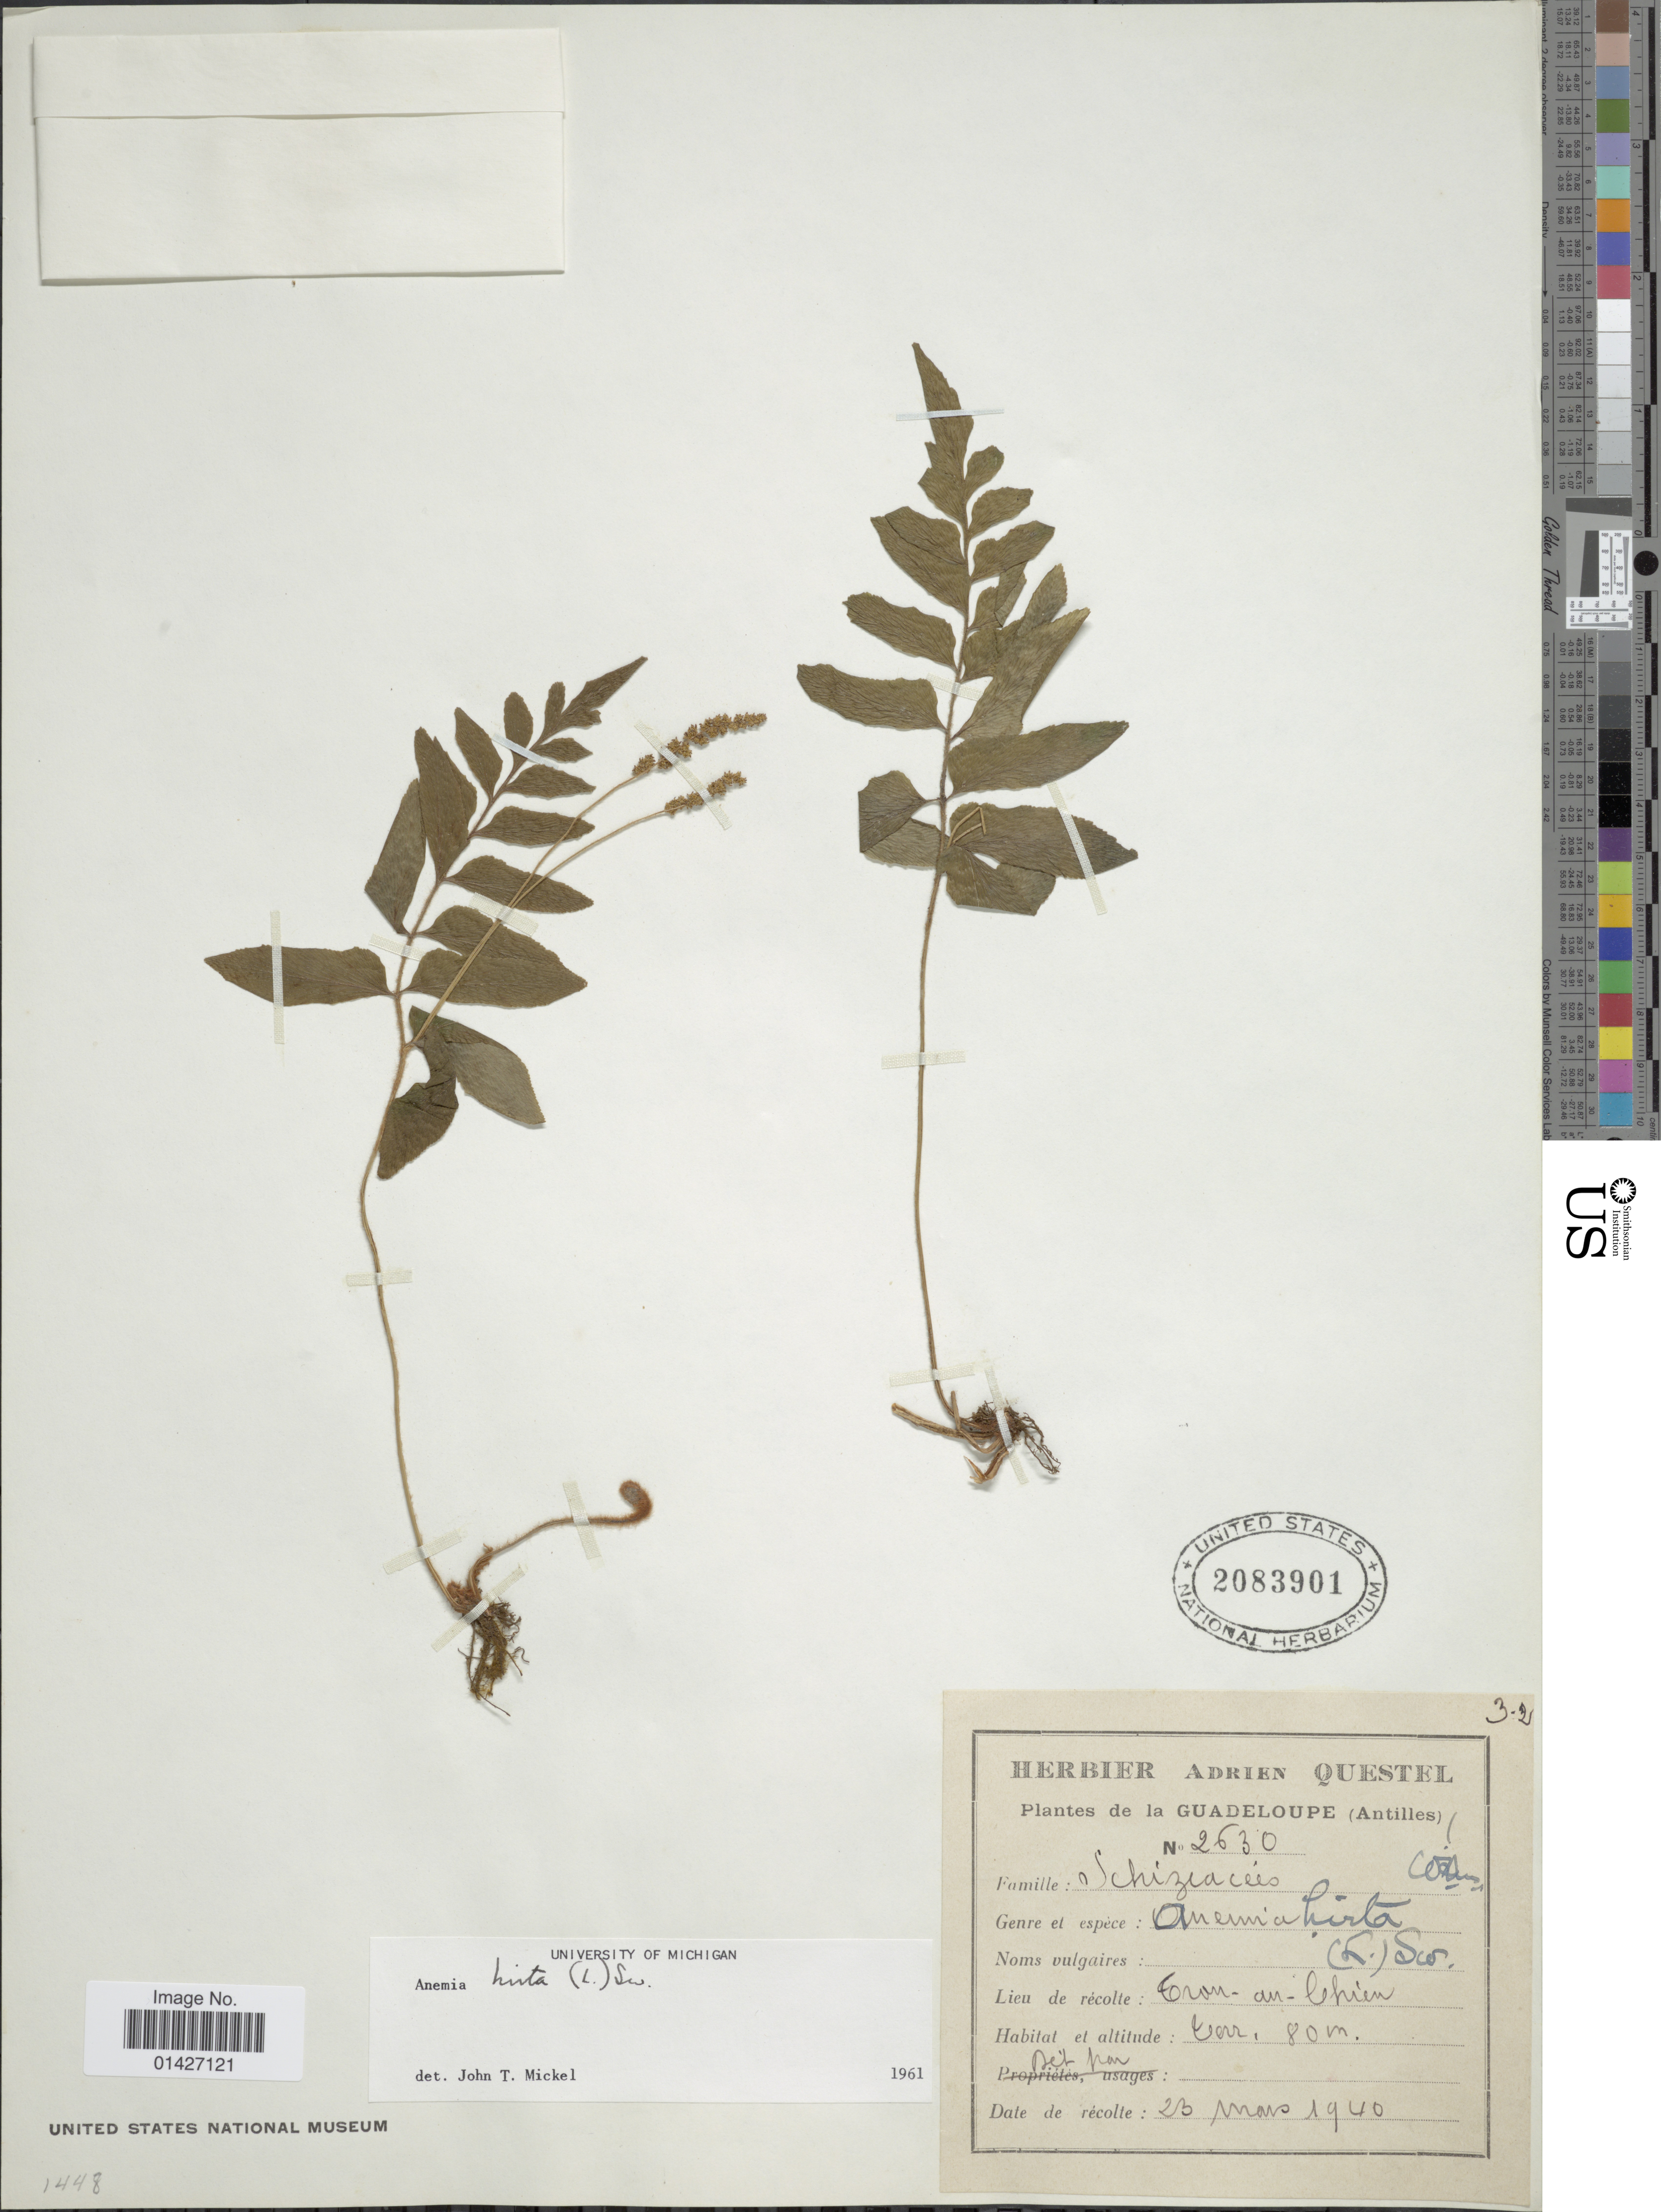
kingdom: Plantae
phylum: Tracheophyta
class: Polypodiopsida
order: Schizaeales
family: Anemiaceae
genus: Anemia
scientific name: Anemia hirta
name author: (L.) Sw.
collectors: ex herb. A. Questal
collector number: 3.21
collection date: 1940-03-23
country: Guadeloupe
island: Leeward Is.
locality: Trou-au-Chien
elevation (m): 80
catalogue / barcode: US 2083901